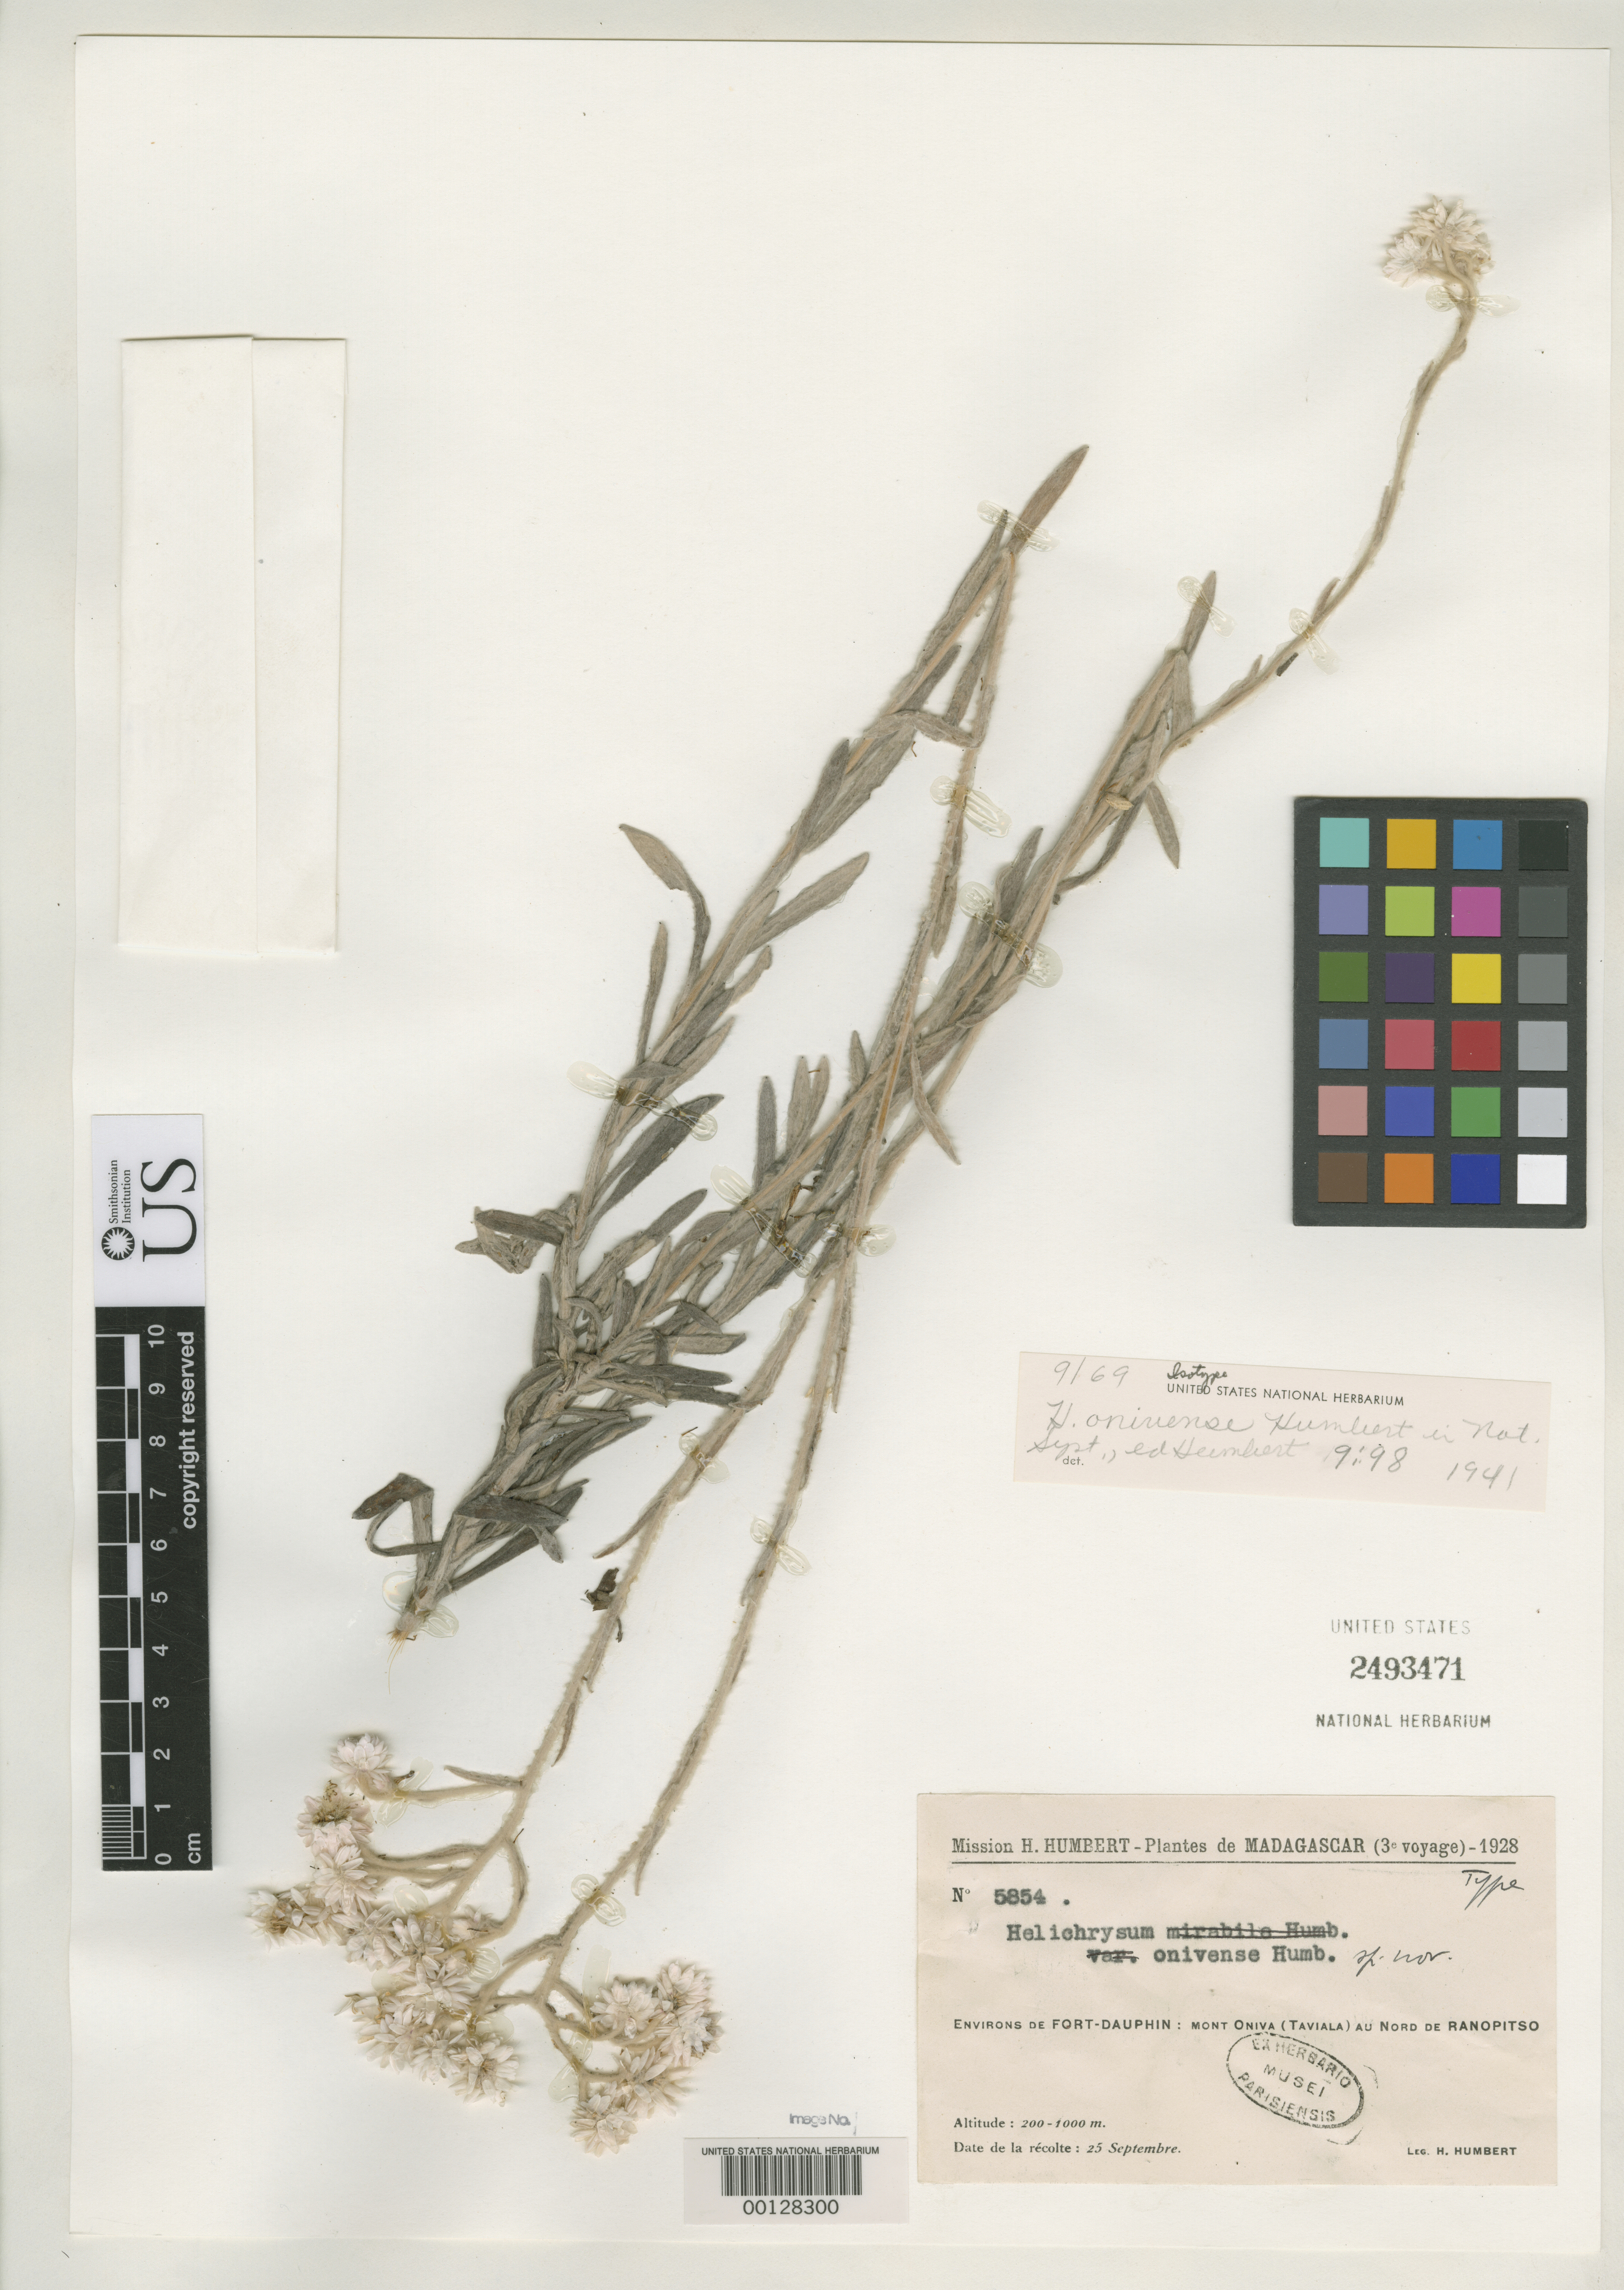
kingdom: Plantae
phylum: Tracheophyta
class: Magnoliopsida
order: Asterales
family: Asteraceae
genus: Helichrysum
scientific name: Helichrysum onivense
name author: Humbert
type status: Isotype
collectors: H. Humbert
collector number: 5854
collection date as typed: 25 Sep 1928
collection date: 1928-09-25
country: Madagascar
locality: Environs de Fort-Dauphin: Mont Oniva (Taviala) au nord de Ranopitso.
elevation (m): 200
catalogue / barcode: US 2493471